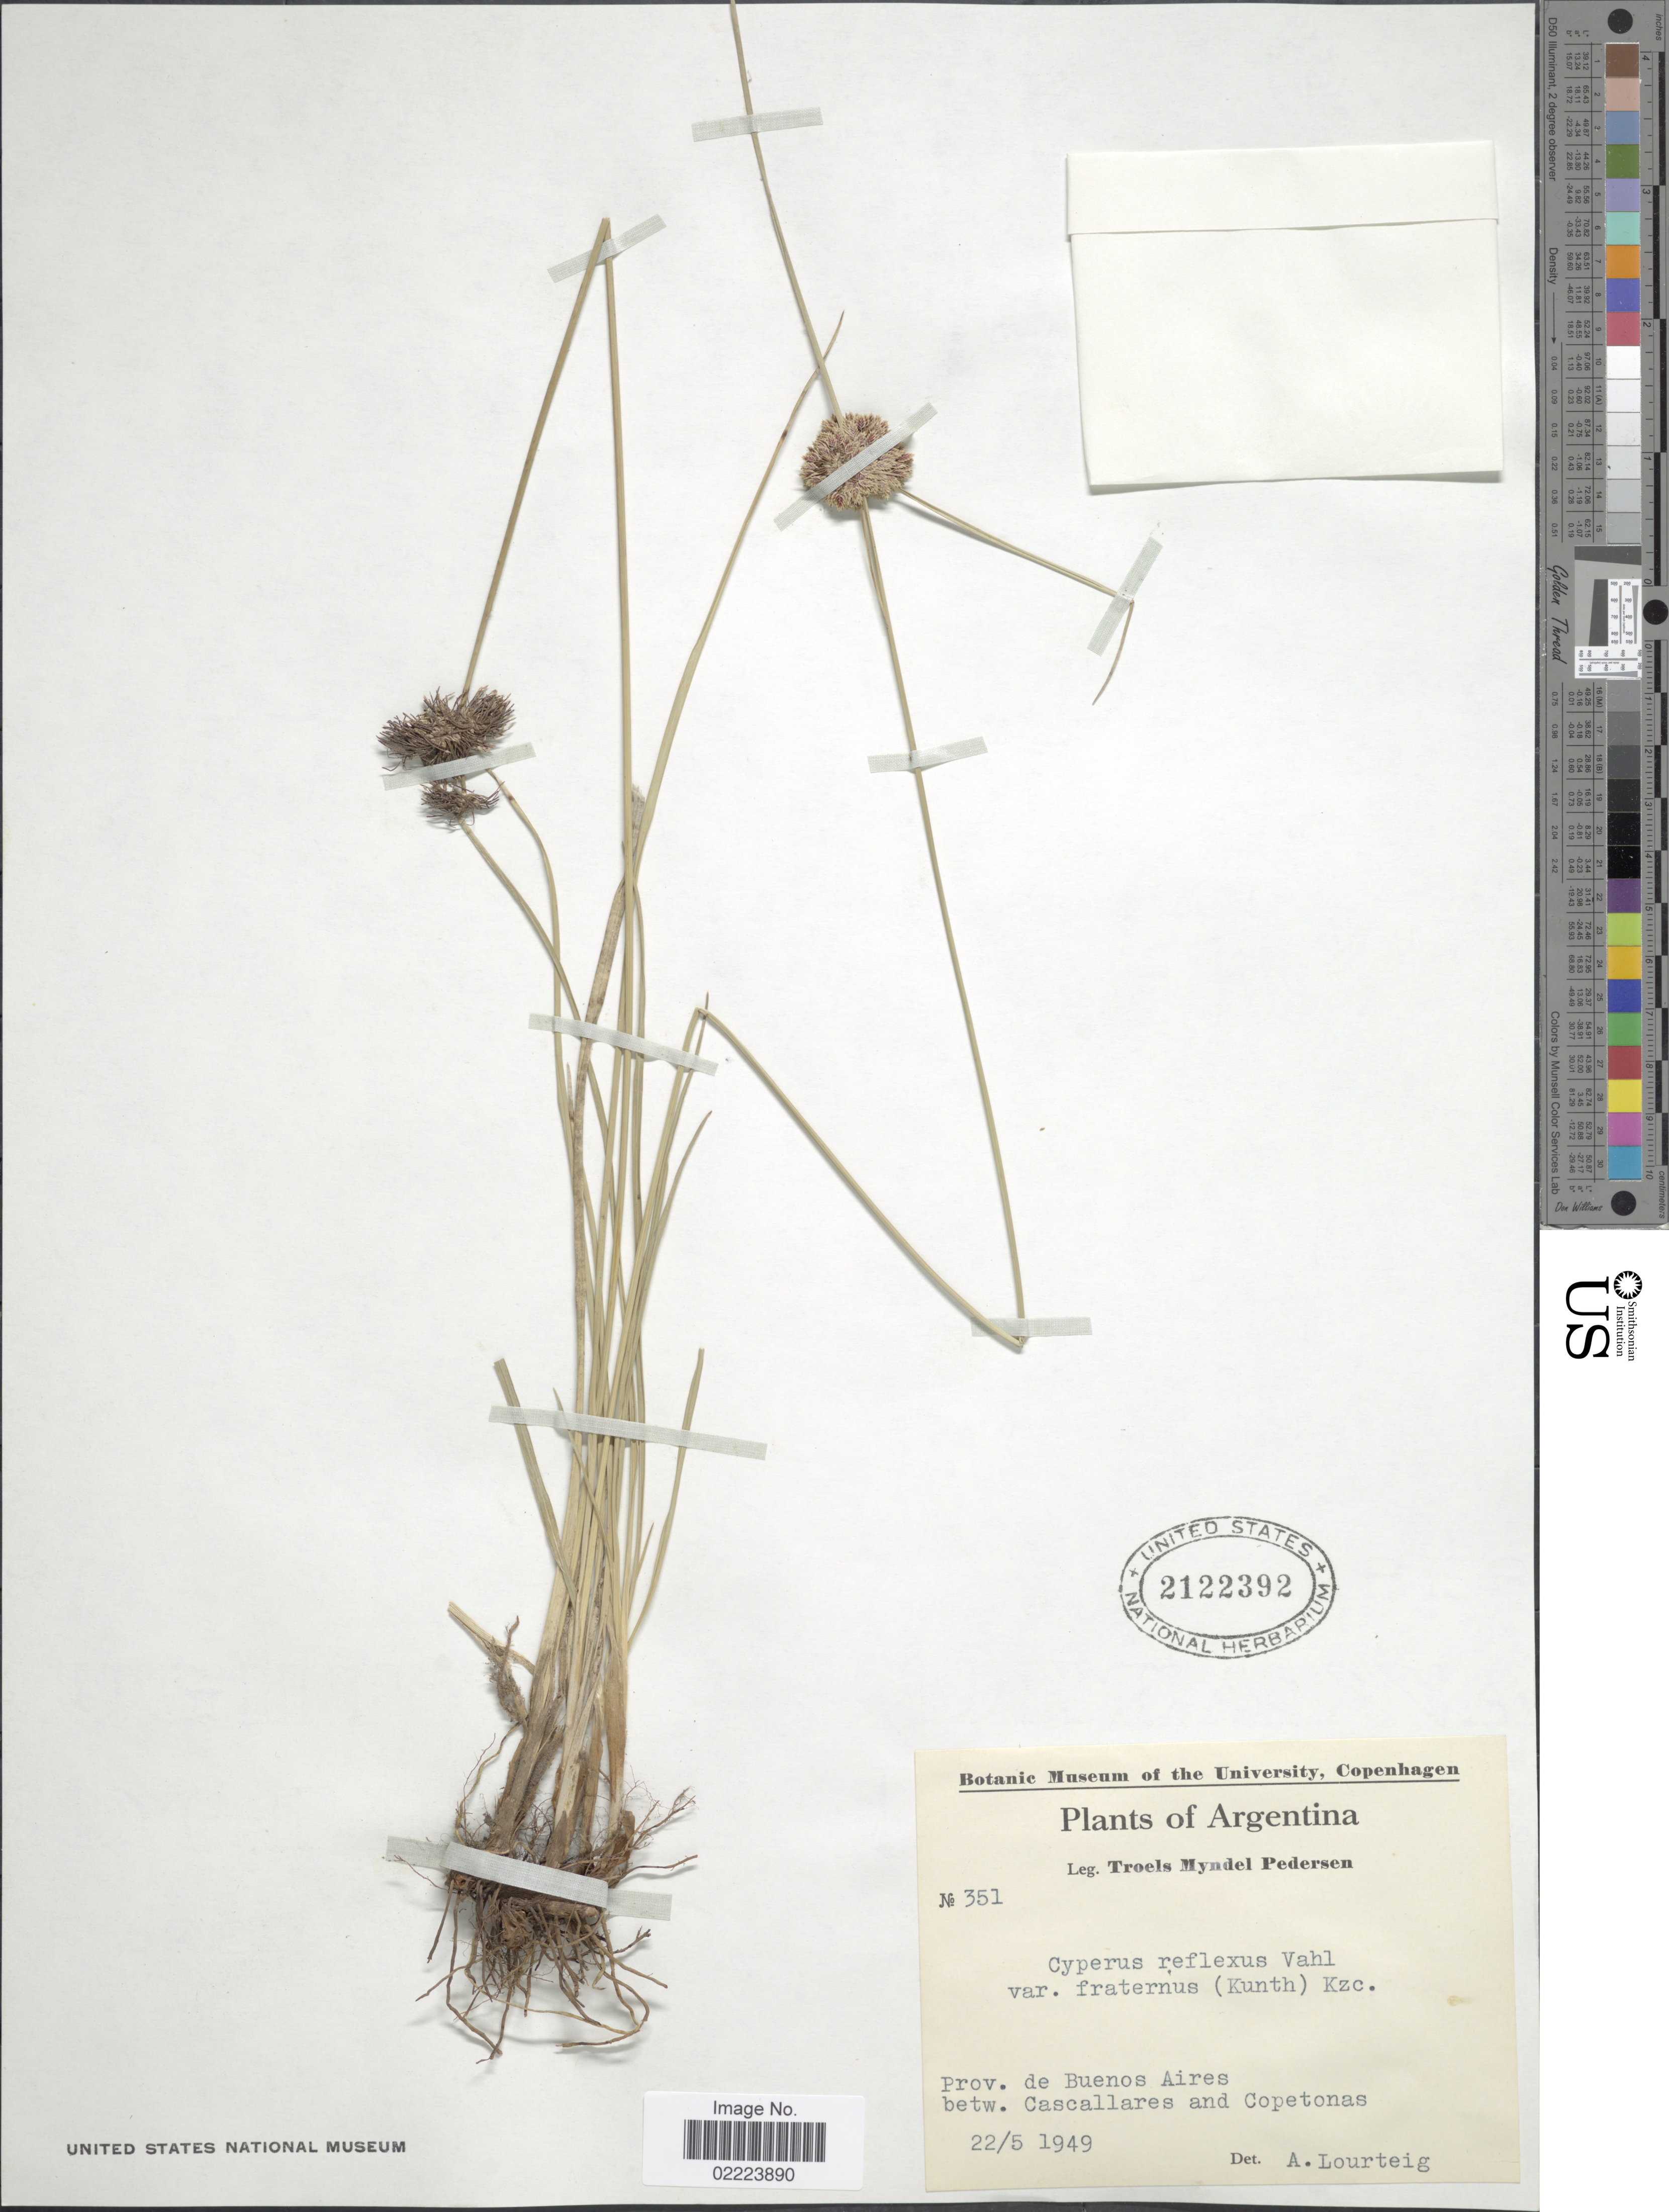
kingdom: Plantae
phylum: Tracheophyta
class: Liliopsida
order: Poales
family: Cyperaceae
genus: Cyperus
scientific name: Cyperus reflexus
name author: Vahl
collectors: T. Pederson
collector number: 351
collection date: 1949-05-22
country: Argentina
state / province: Buenos Aires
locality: Betw. Cascallares and Copetonas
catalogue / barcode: US 2122392